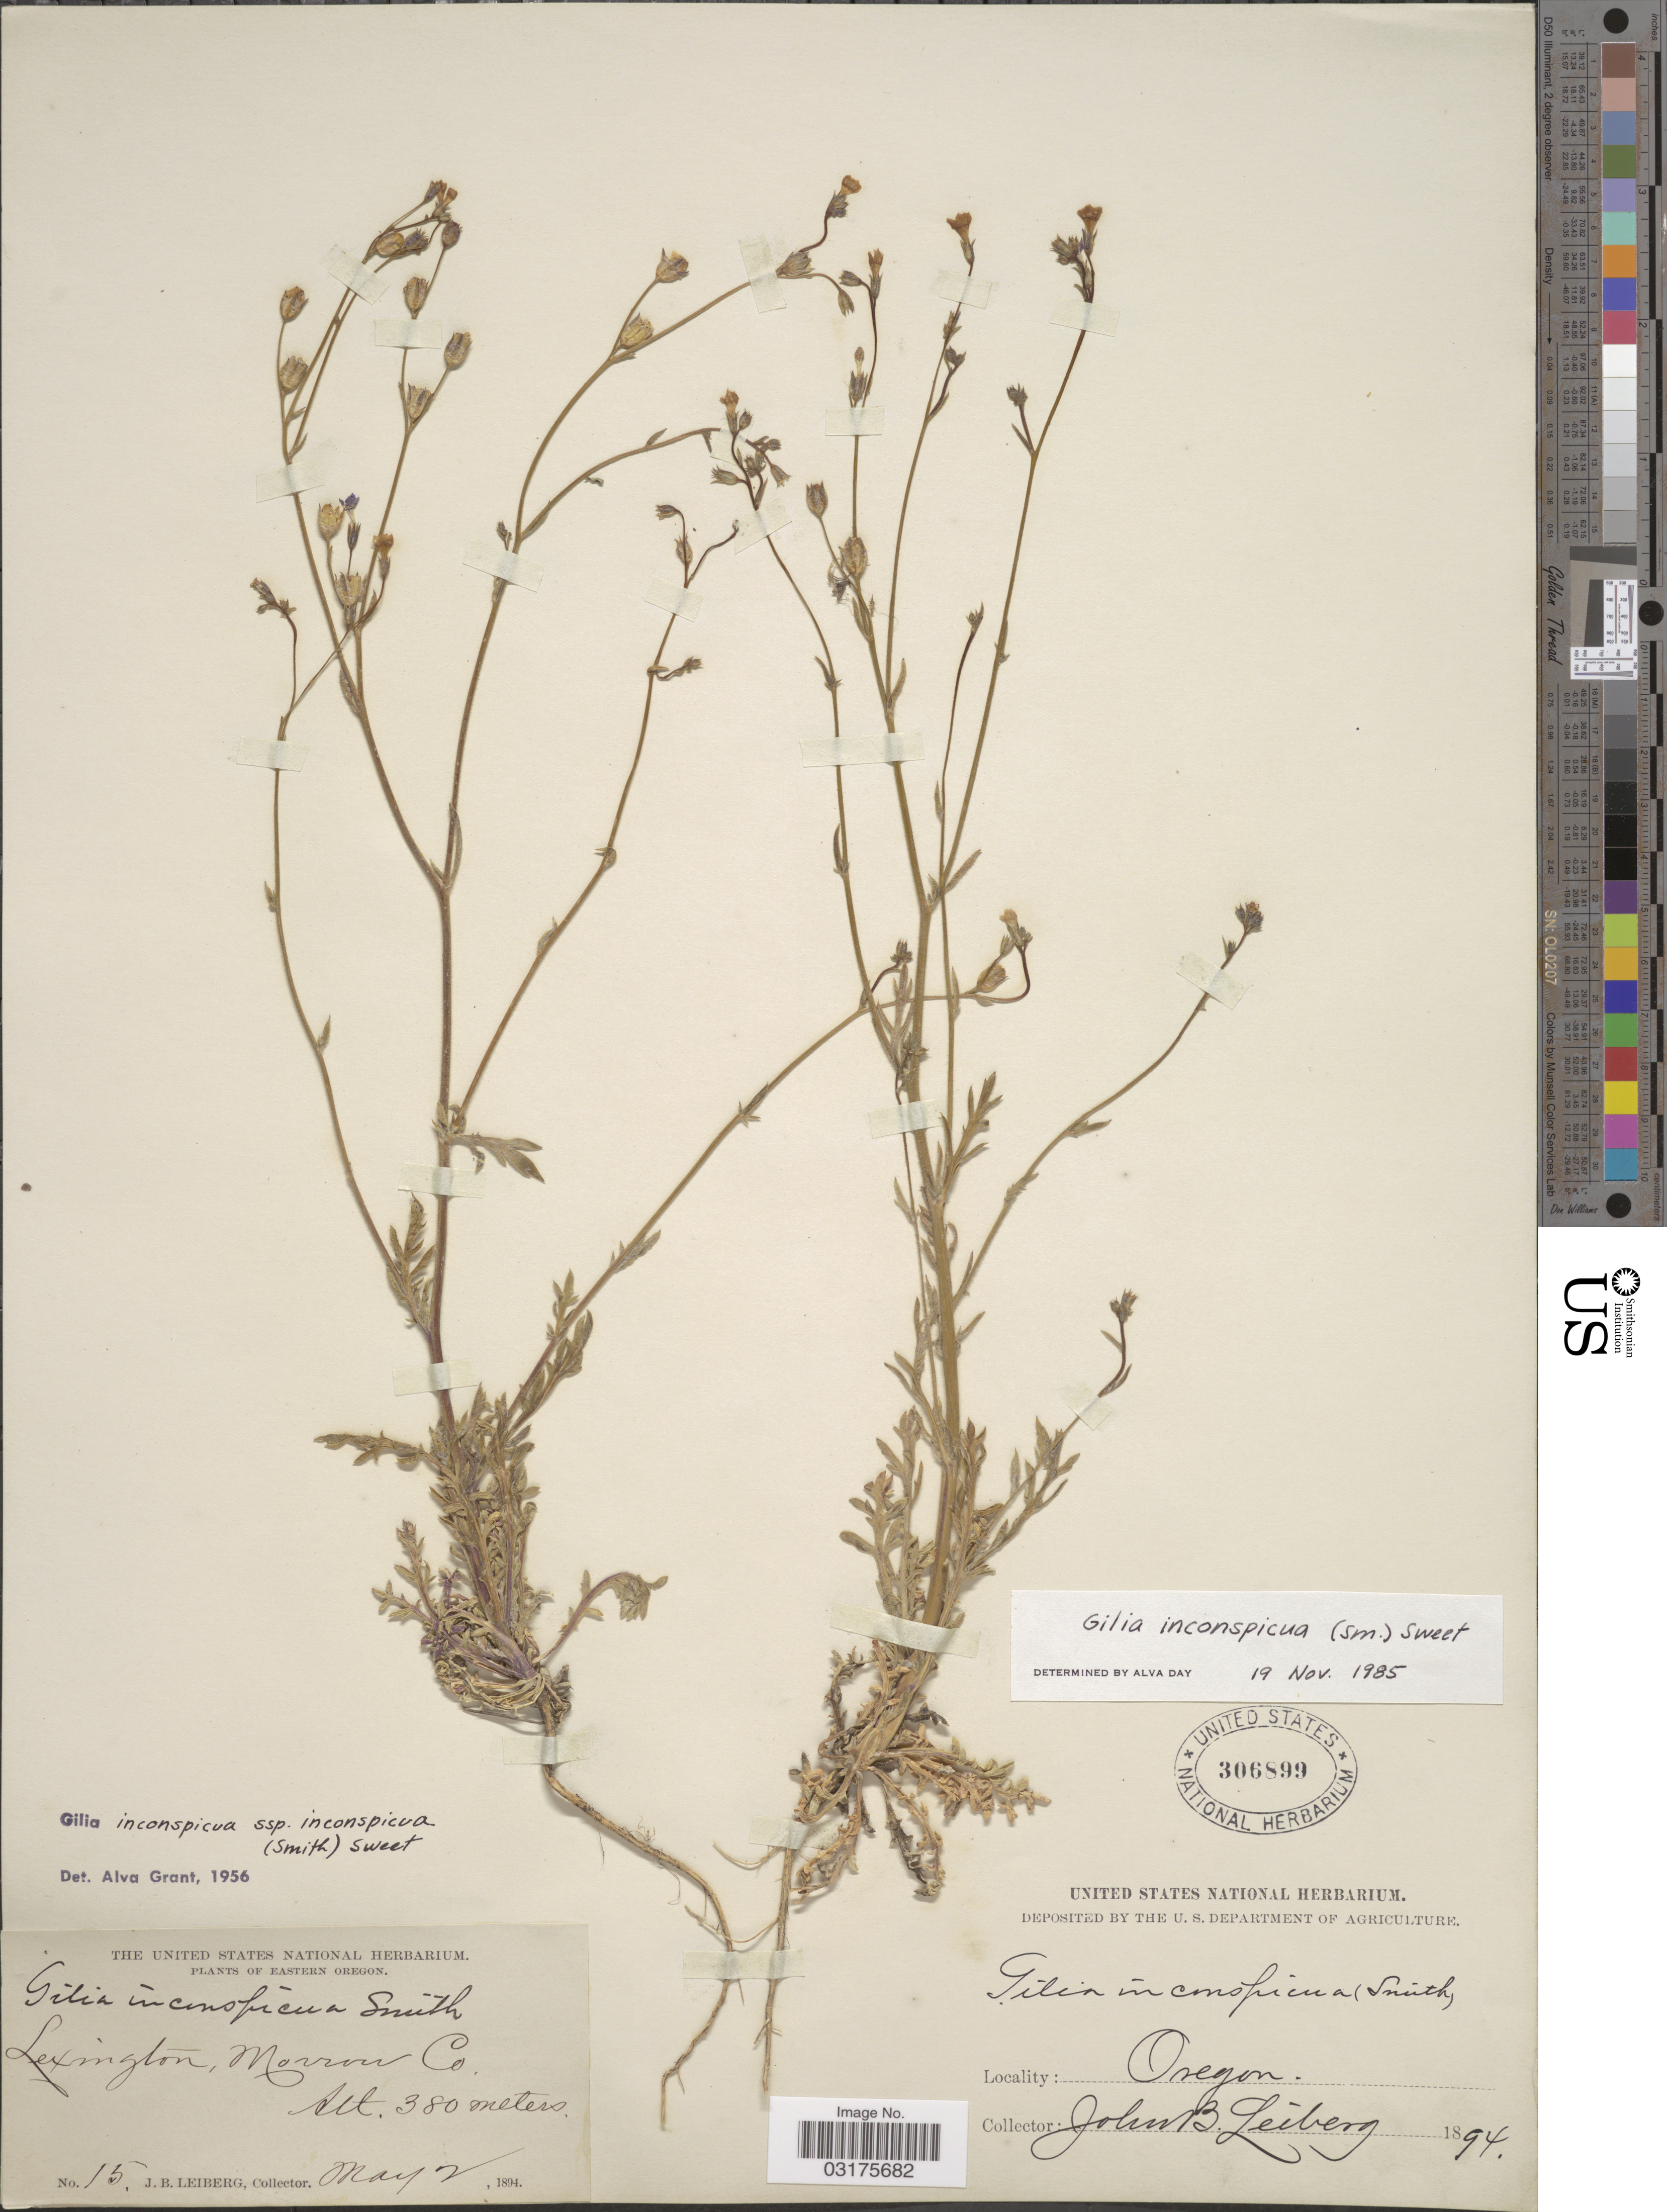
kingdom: Plantae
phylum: Tracheophyta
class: Magnoliopsida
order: Ericales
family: Polemoniaceae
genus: Gilia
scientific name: Gilia inconspicua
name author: (Sm.) Sweet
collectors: J. B. Leiberg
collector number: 15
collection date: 1894-05-02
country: United States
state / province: Oregon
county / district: Morrow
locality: Eastern Oregon. Lexington, Morrow Co.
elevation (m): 380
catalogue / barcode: US 306899